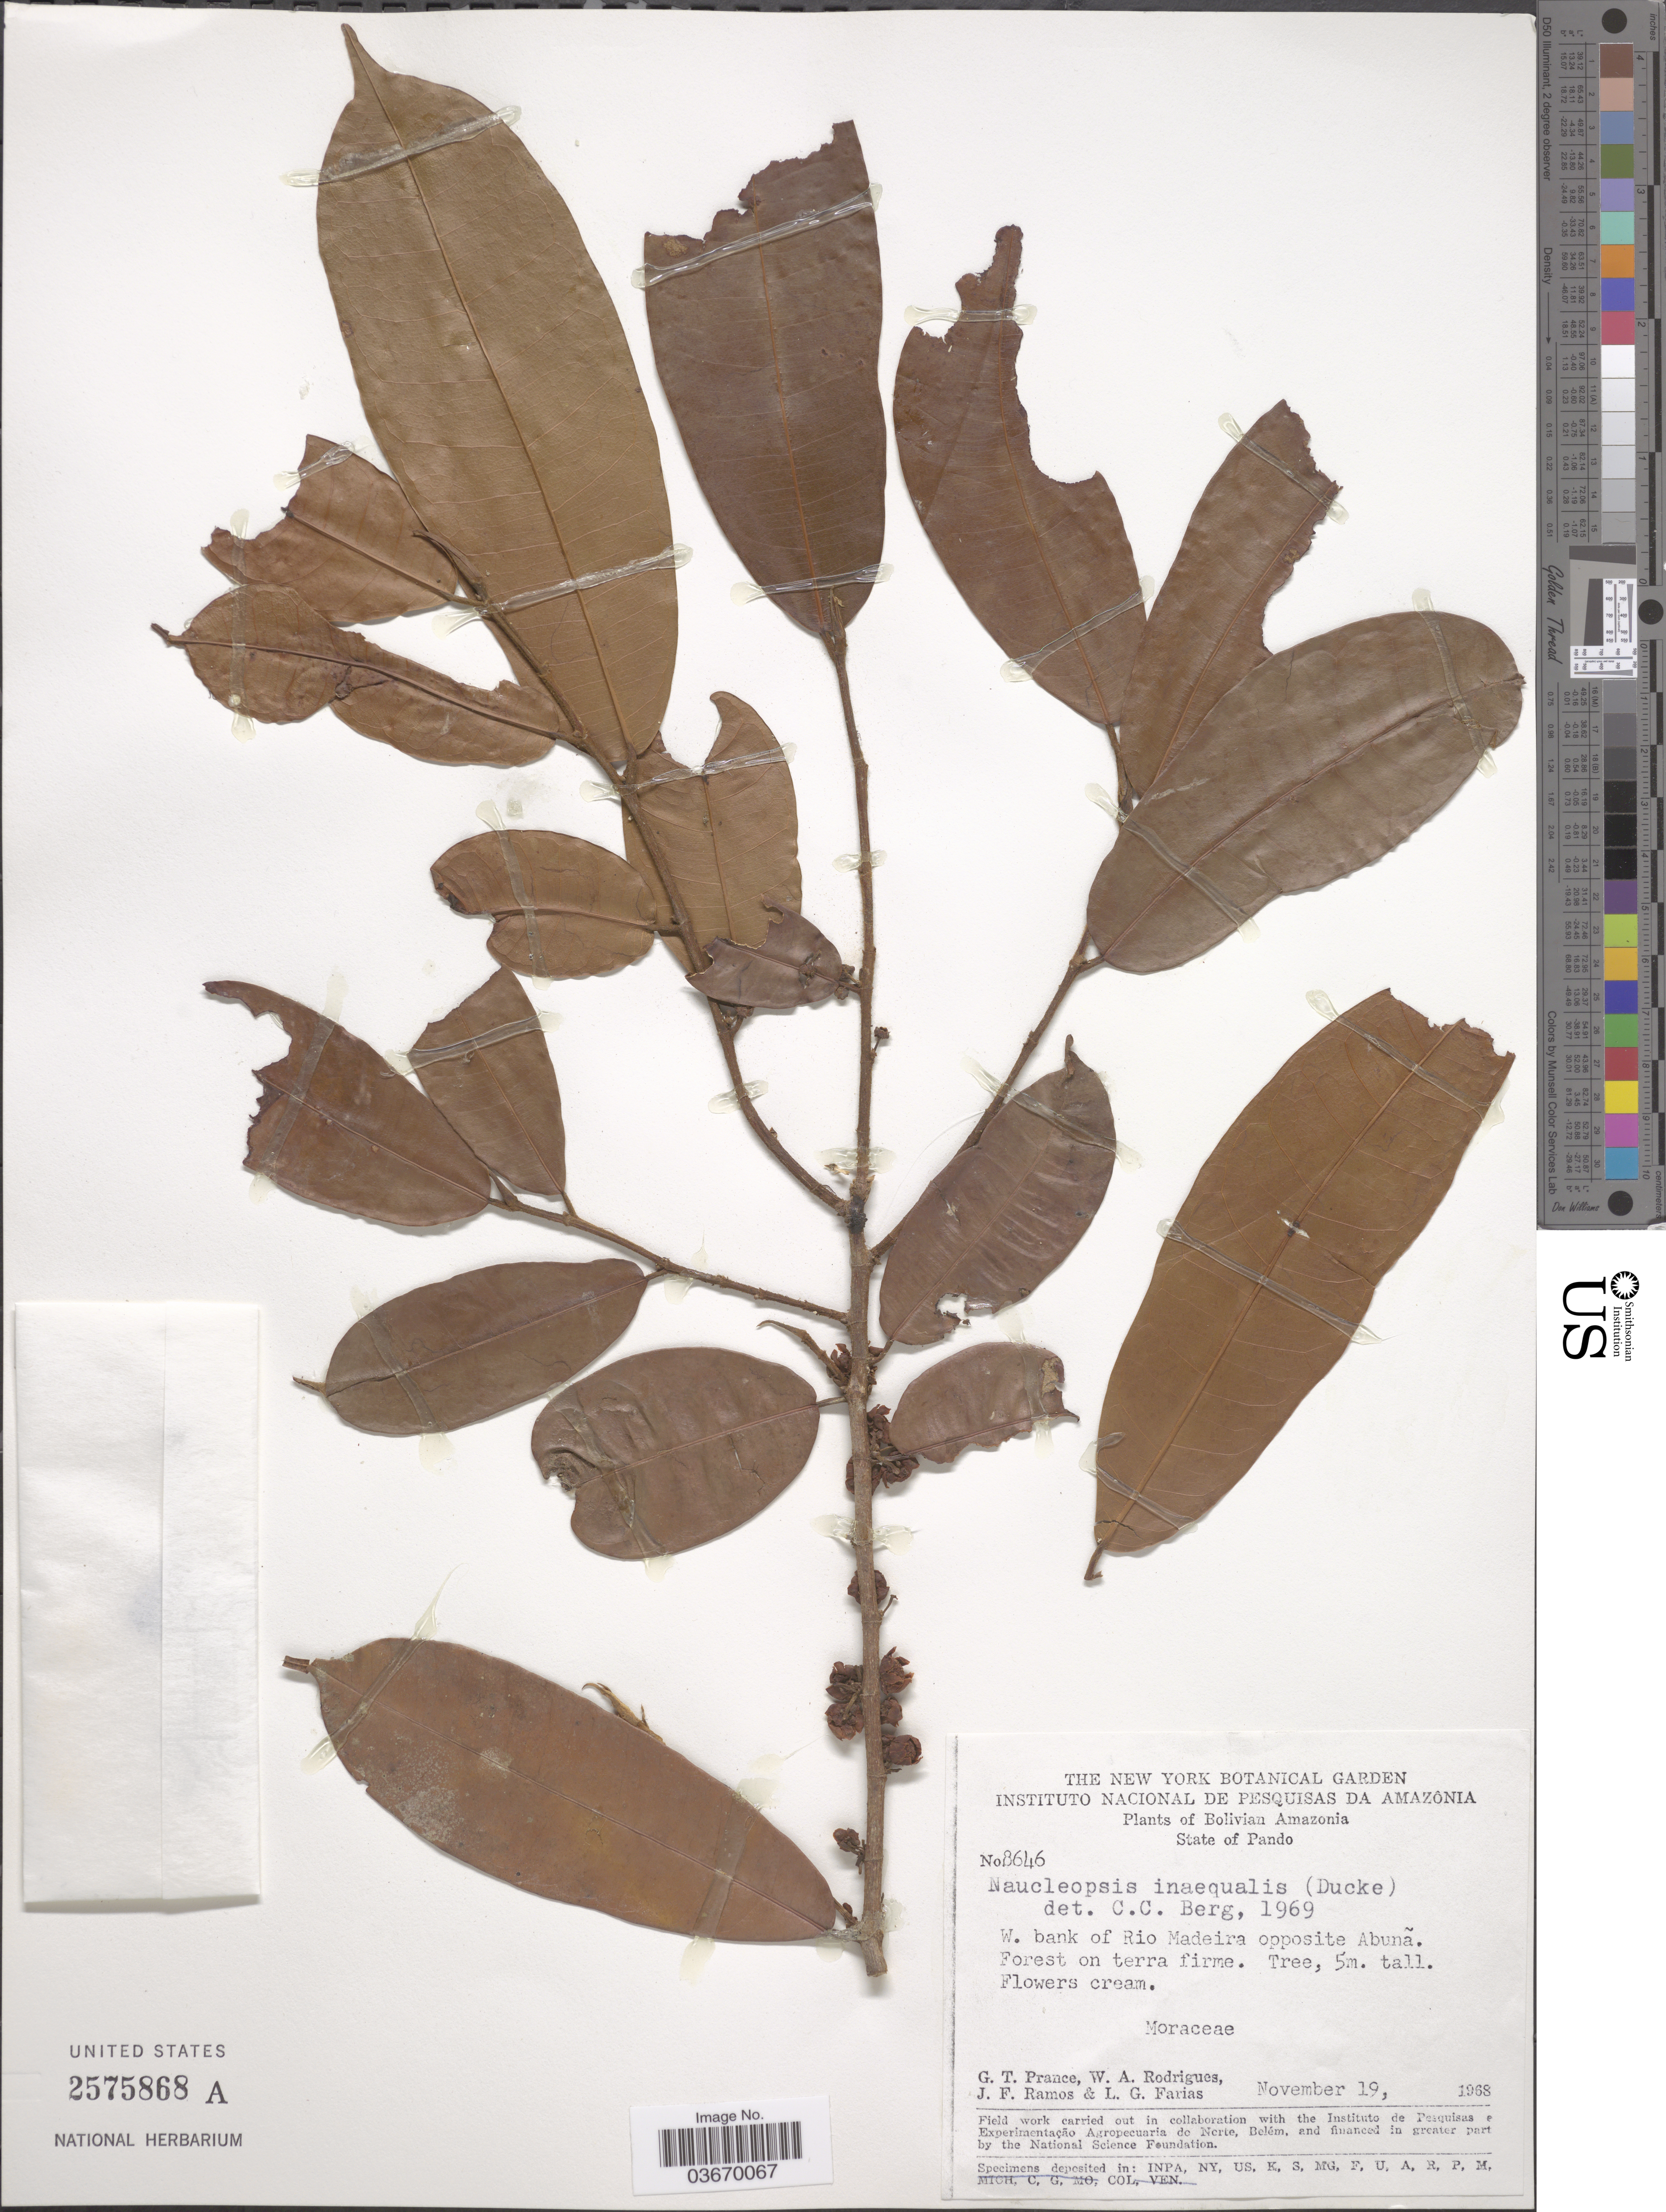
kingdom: Plantae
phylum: Tracheophyta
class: Magnoliopsida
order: Rosales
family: Moraceae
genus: Naucleopsis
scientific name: Naucleopsis inaequalis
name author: (Ducke) C.C. Berg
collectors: G. T. Prance, W. A. Rodrigues, J. F. Ramos & L. G. Farias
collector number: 8646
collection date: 1968-11-19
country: Bolivia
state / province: Pando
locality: Bolivian Amazonia. W. bank of Rio Madeira opposite Abuña.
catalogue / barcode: US 2575868A